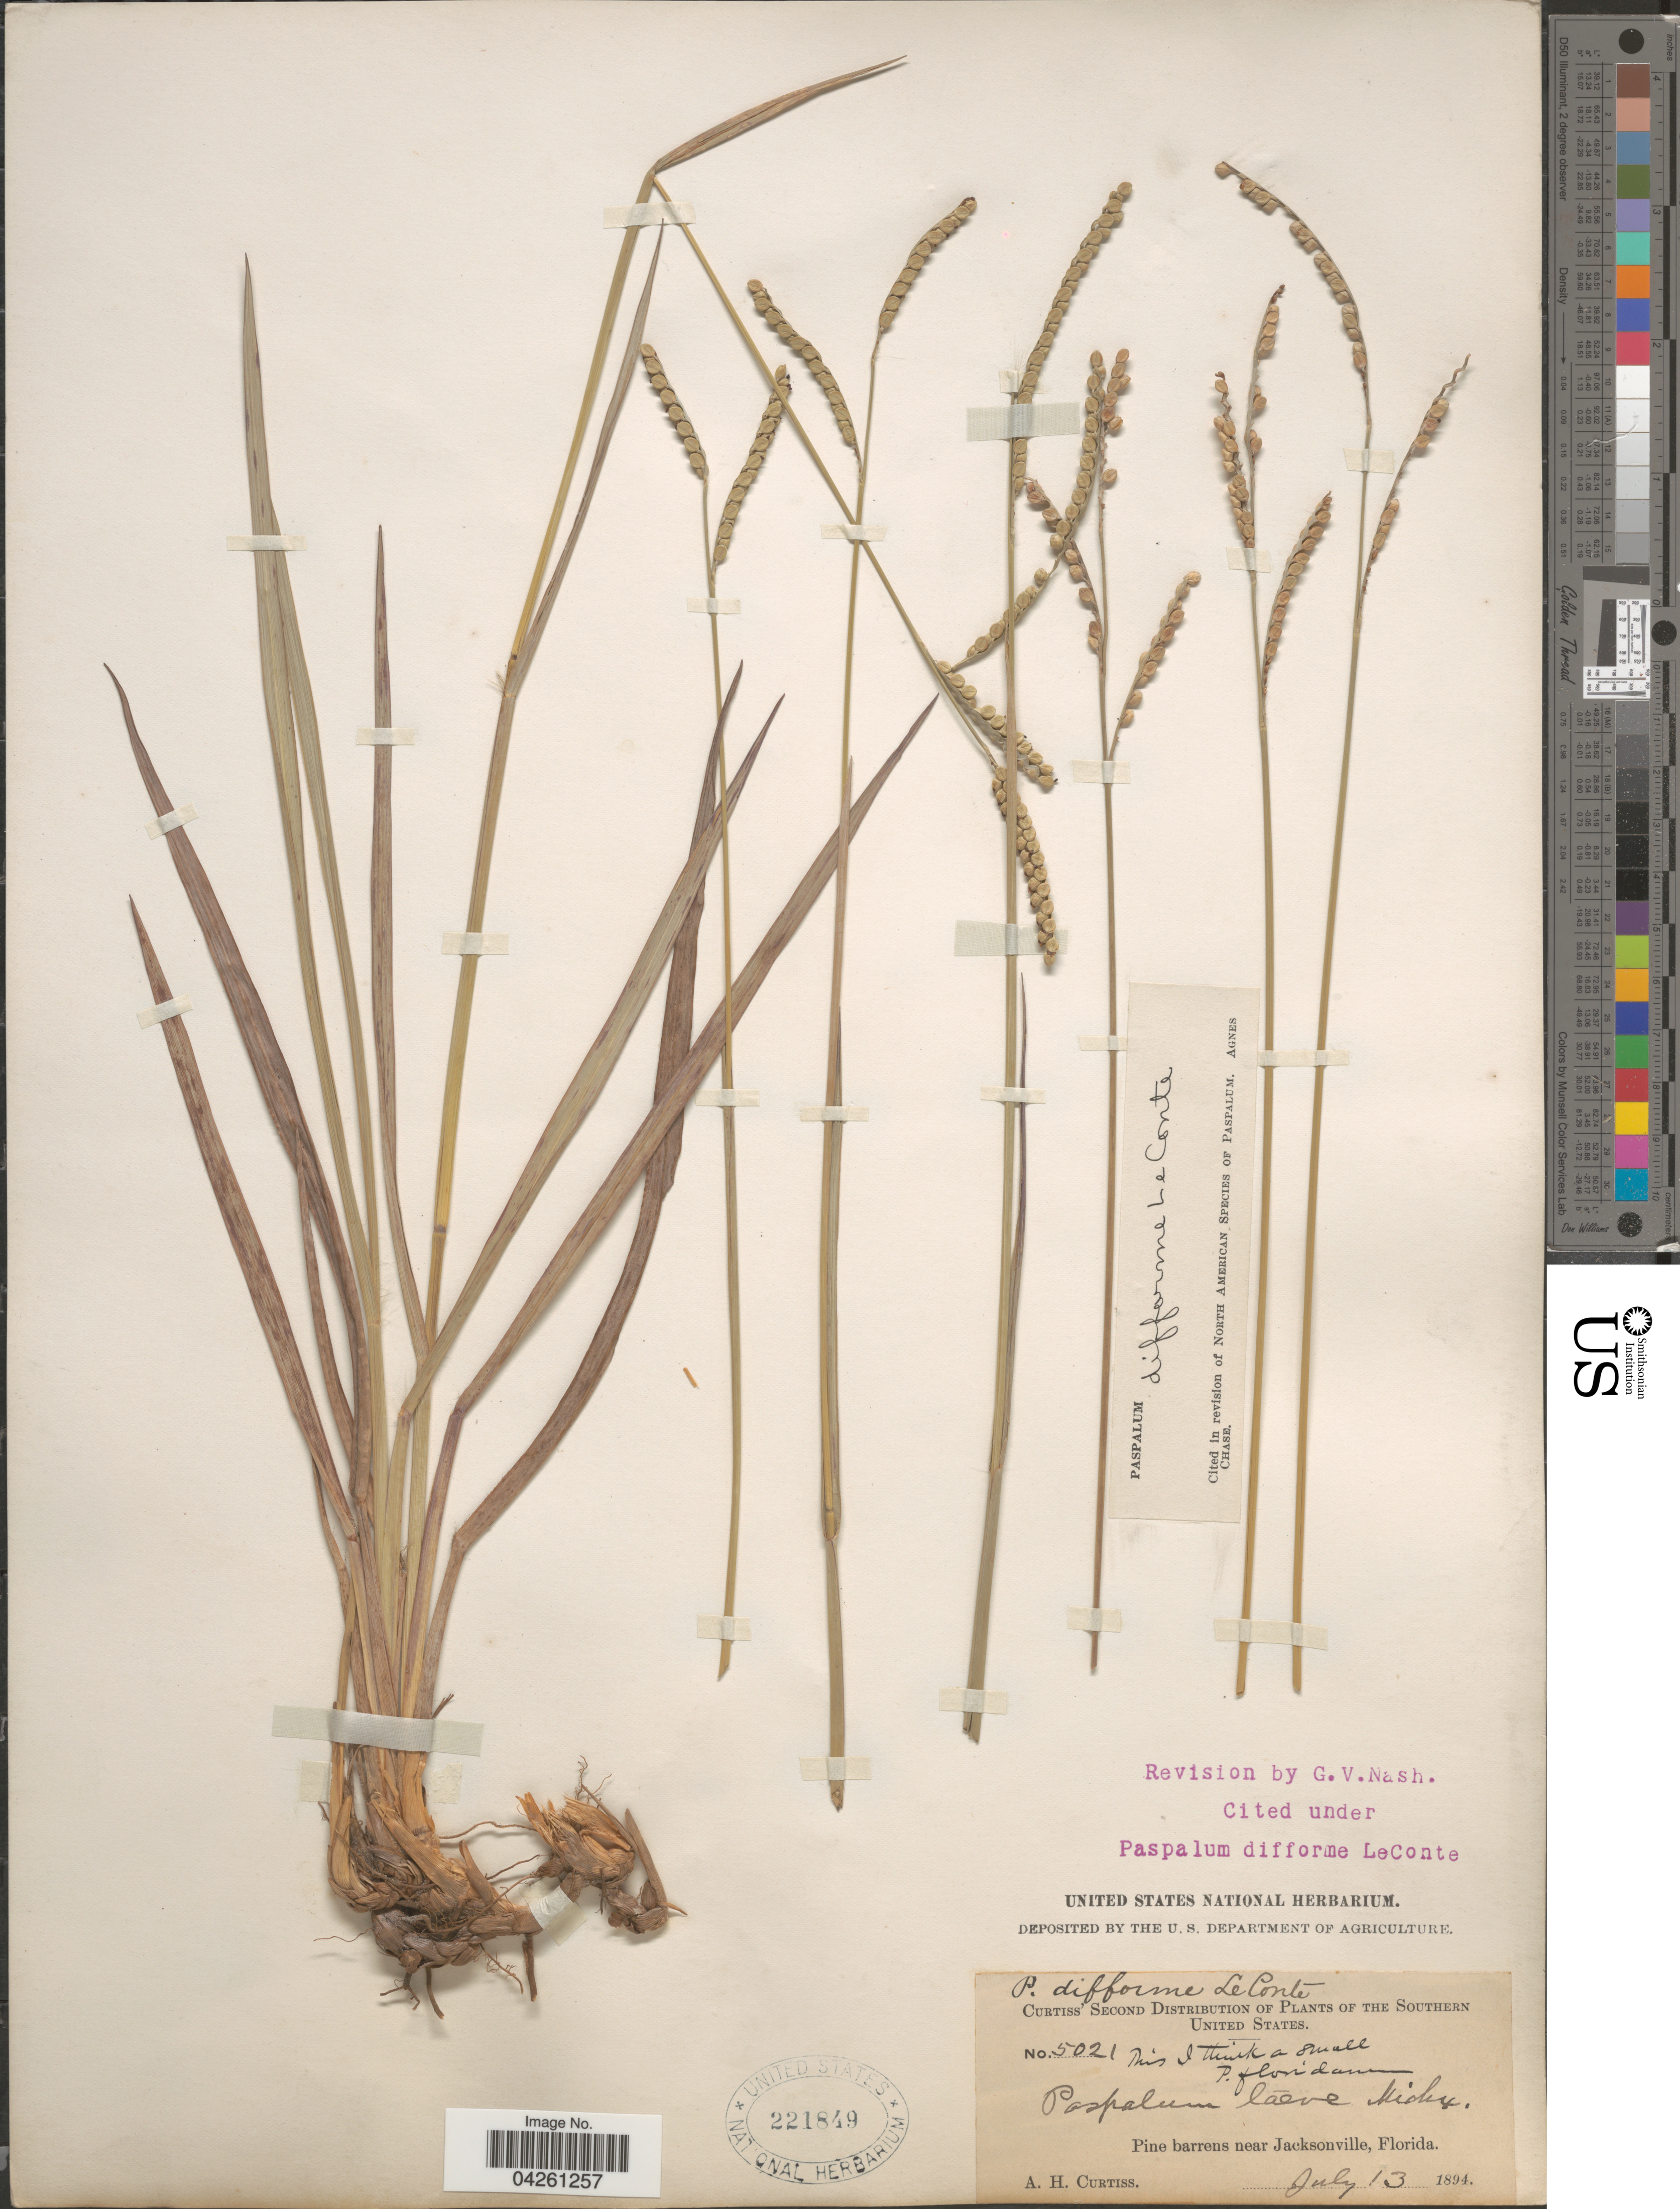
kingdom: Plantae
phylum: Tracheophyta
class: Liliopsida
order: Poales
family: Poaceae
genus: Paspalum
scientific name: Paspalum difforme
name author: Leconte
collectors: A. H. Curtiss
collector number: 5021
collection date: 1894-07-13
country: United States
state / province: Florida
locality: Southern United States. Pine barrens near Jacksonville.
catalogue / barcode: US 221849